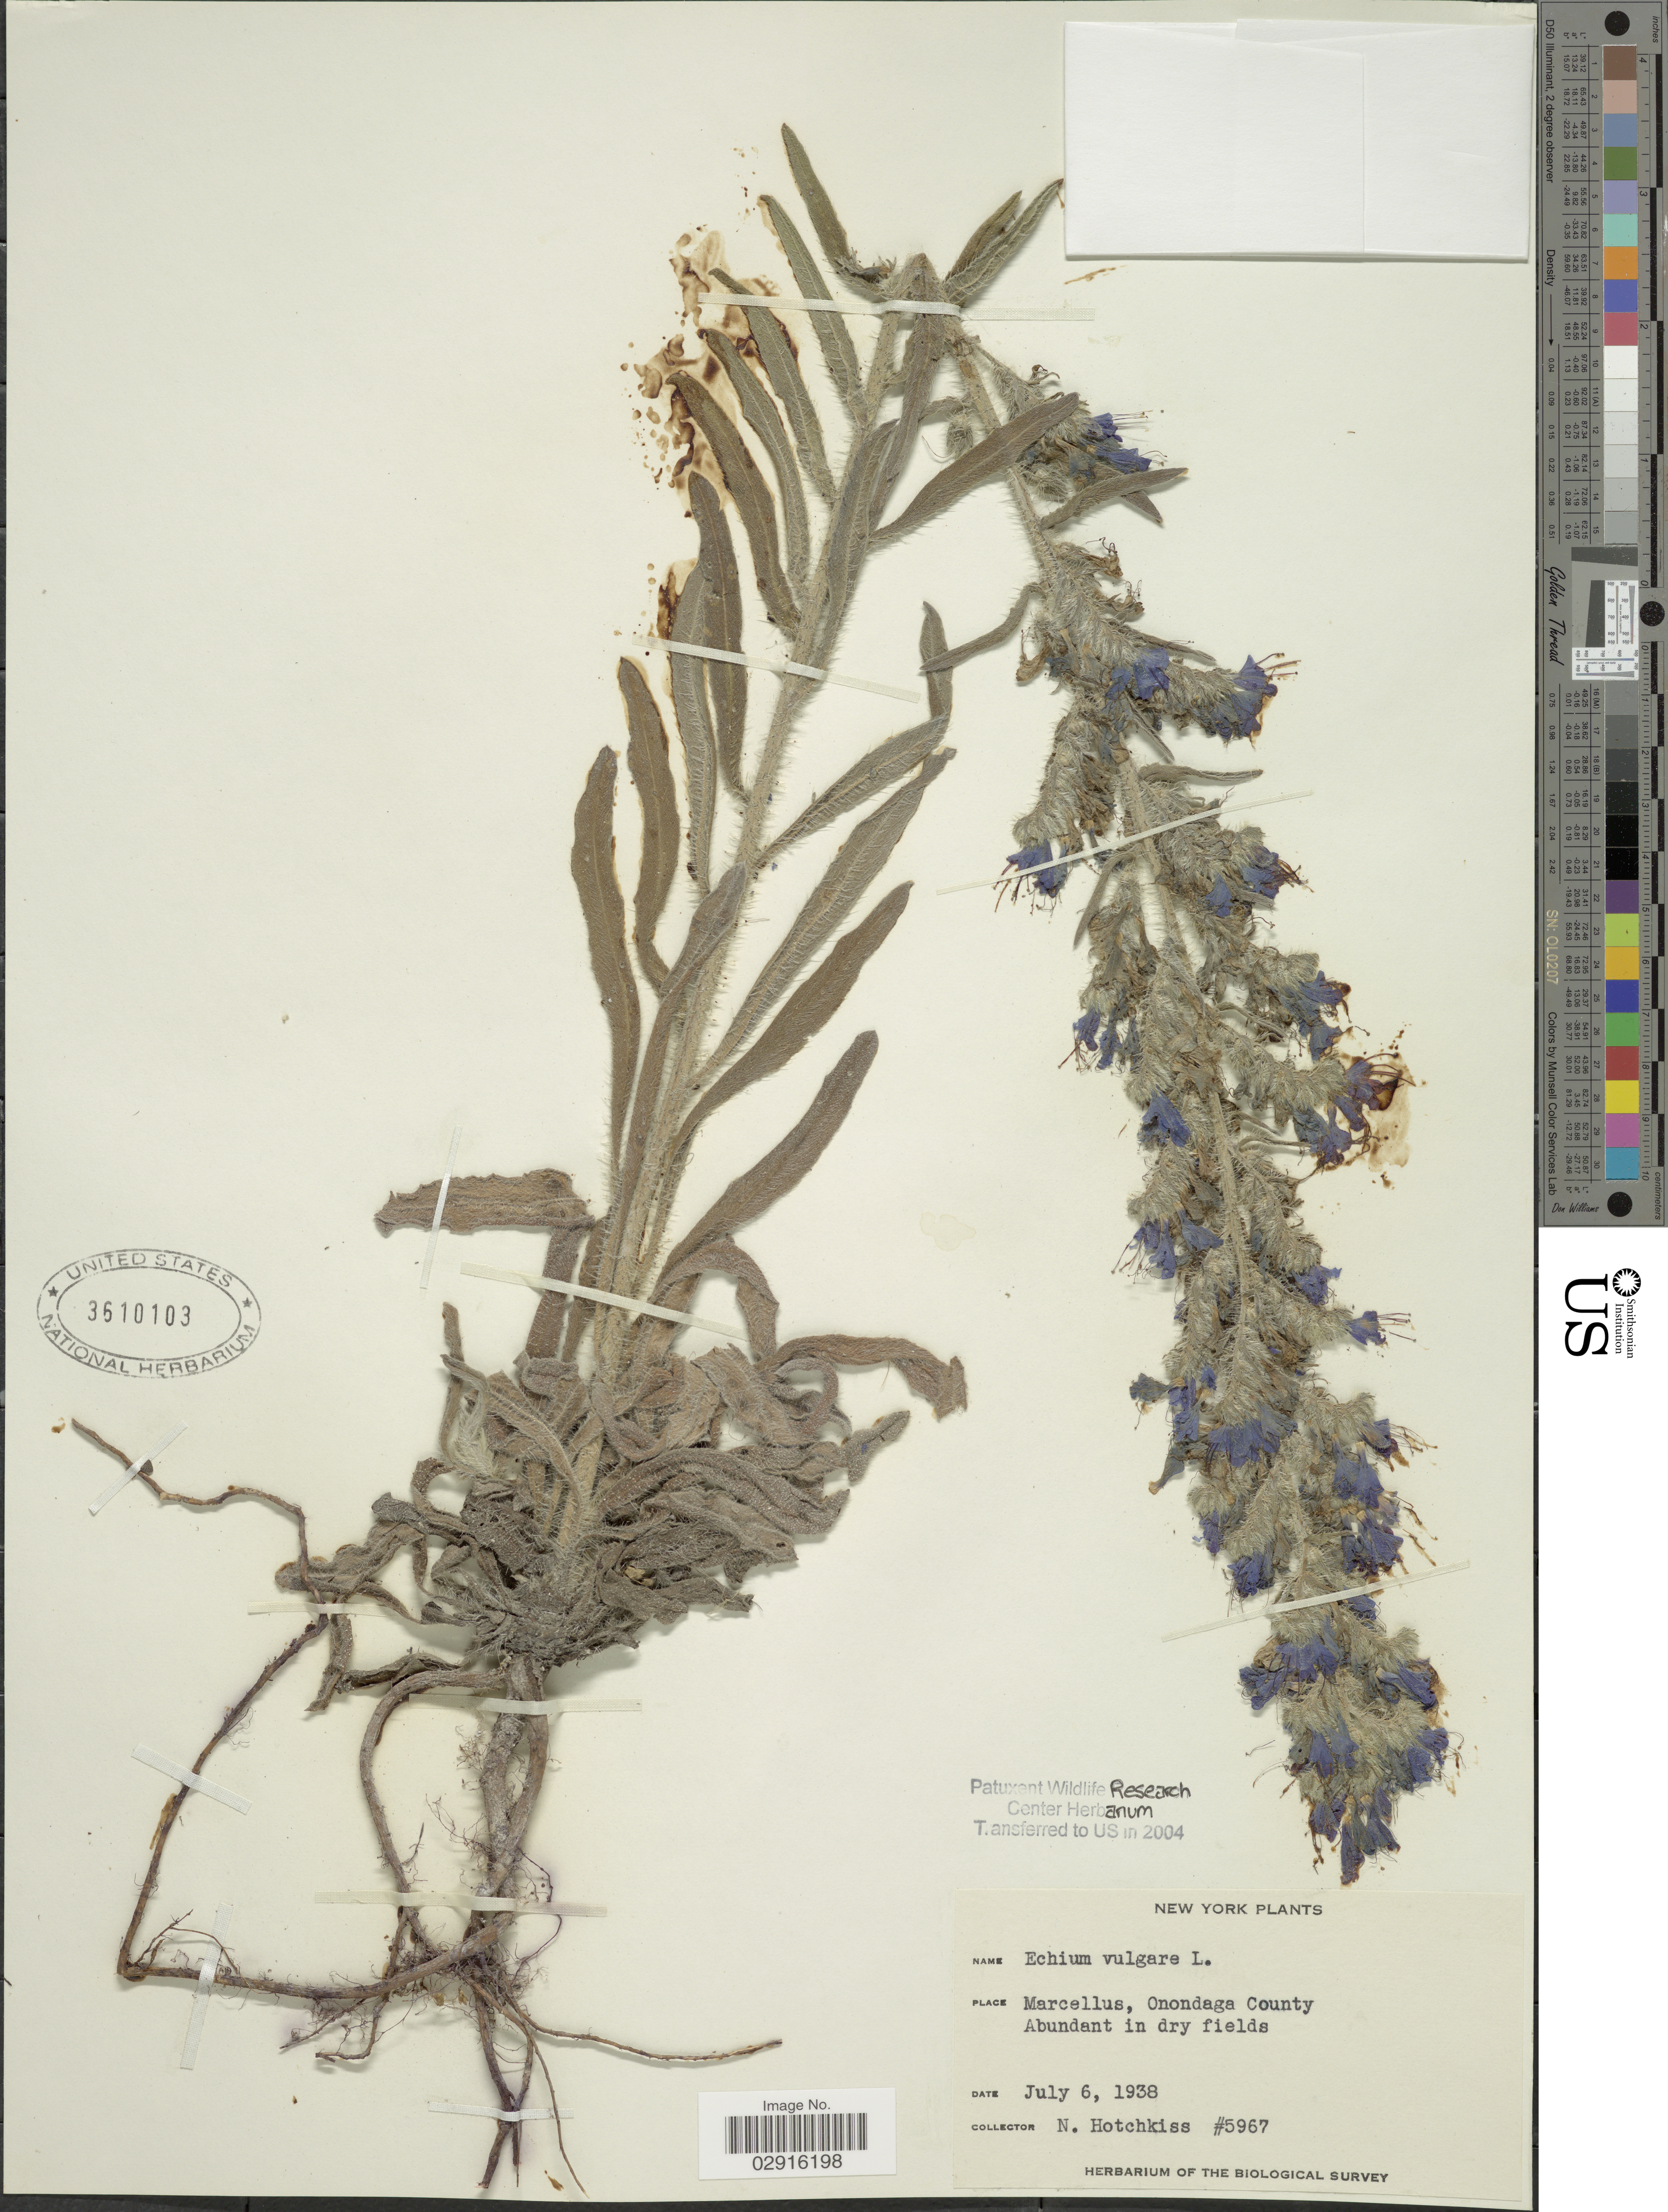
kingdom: Plantae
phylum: Tracheophyta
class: Magnoliopsida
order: Boraginales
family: Boraginaceae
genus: Echium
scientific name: Echium vulgare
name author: L.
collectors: N. Hotchkiss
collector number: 5967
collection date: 1938-07-06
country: United States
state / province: New York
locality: Marcellus, Onondaga County Abundant in dry fields.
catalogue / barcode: US 3610103